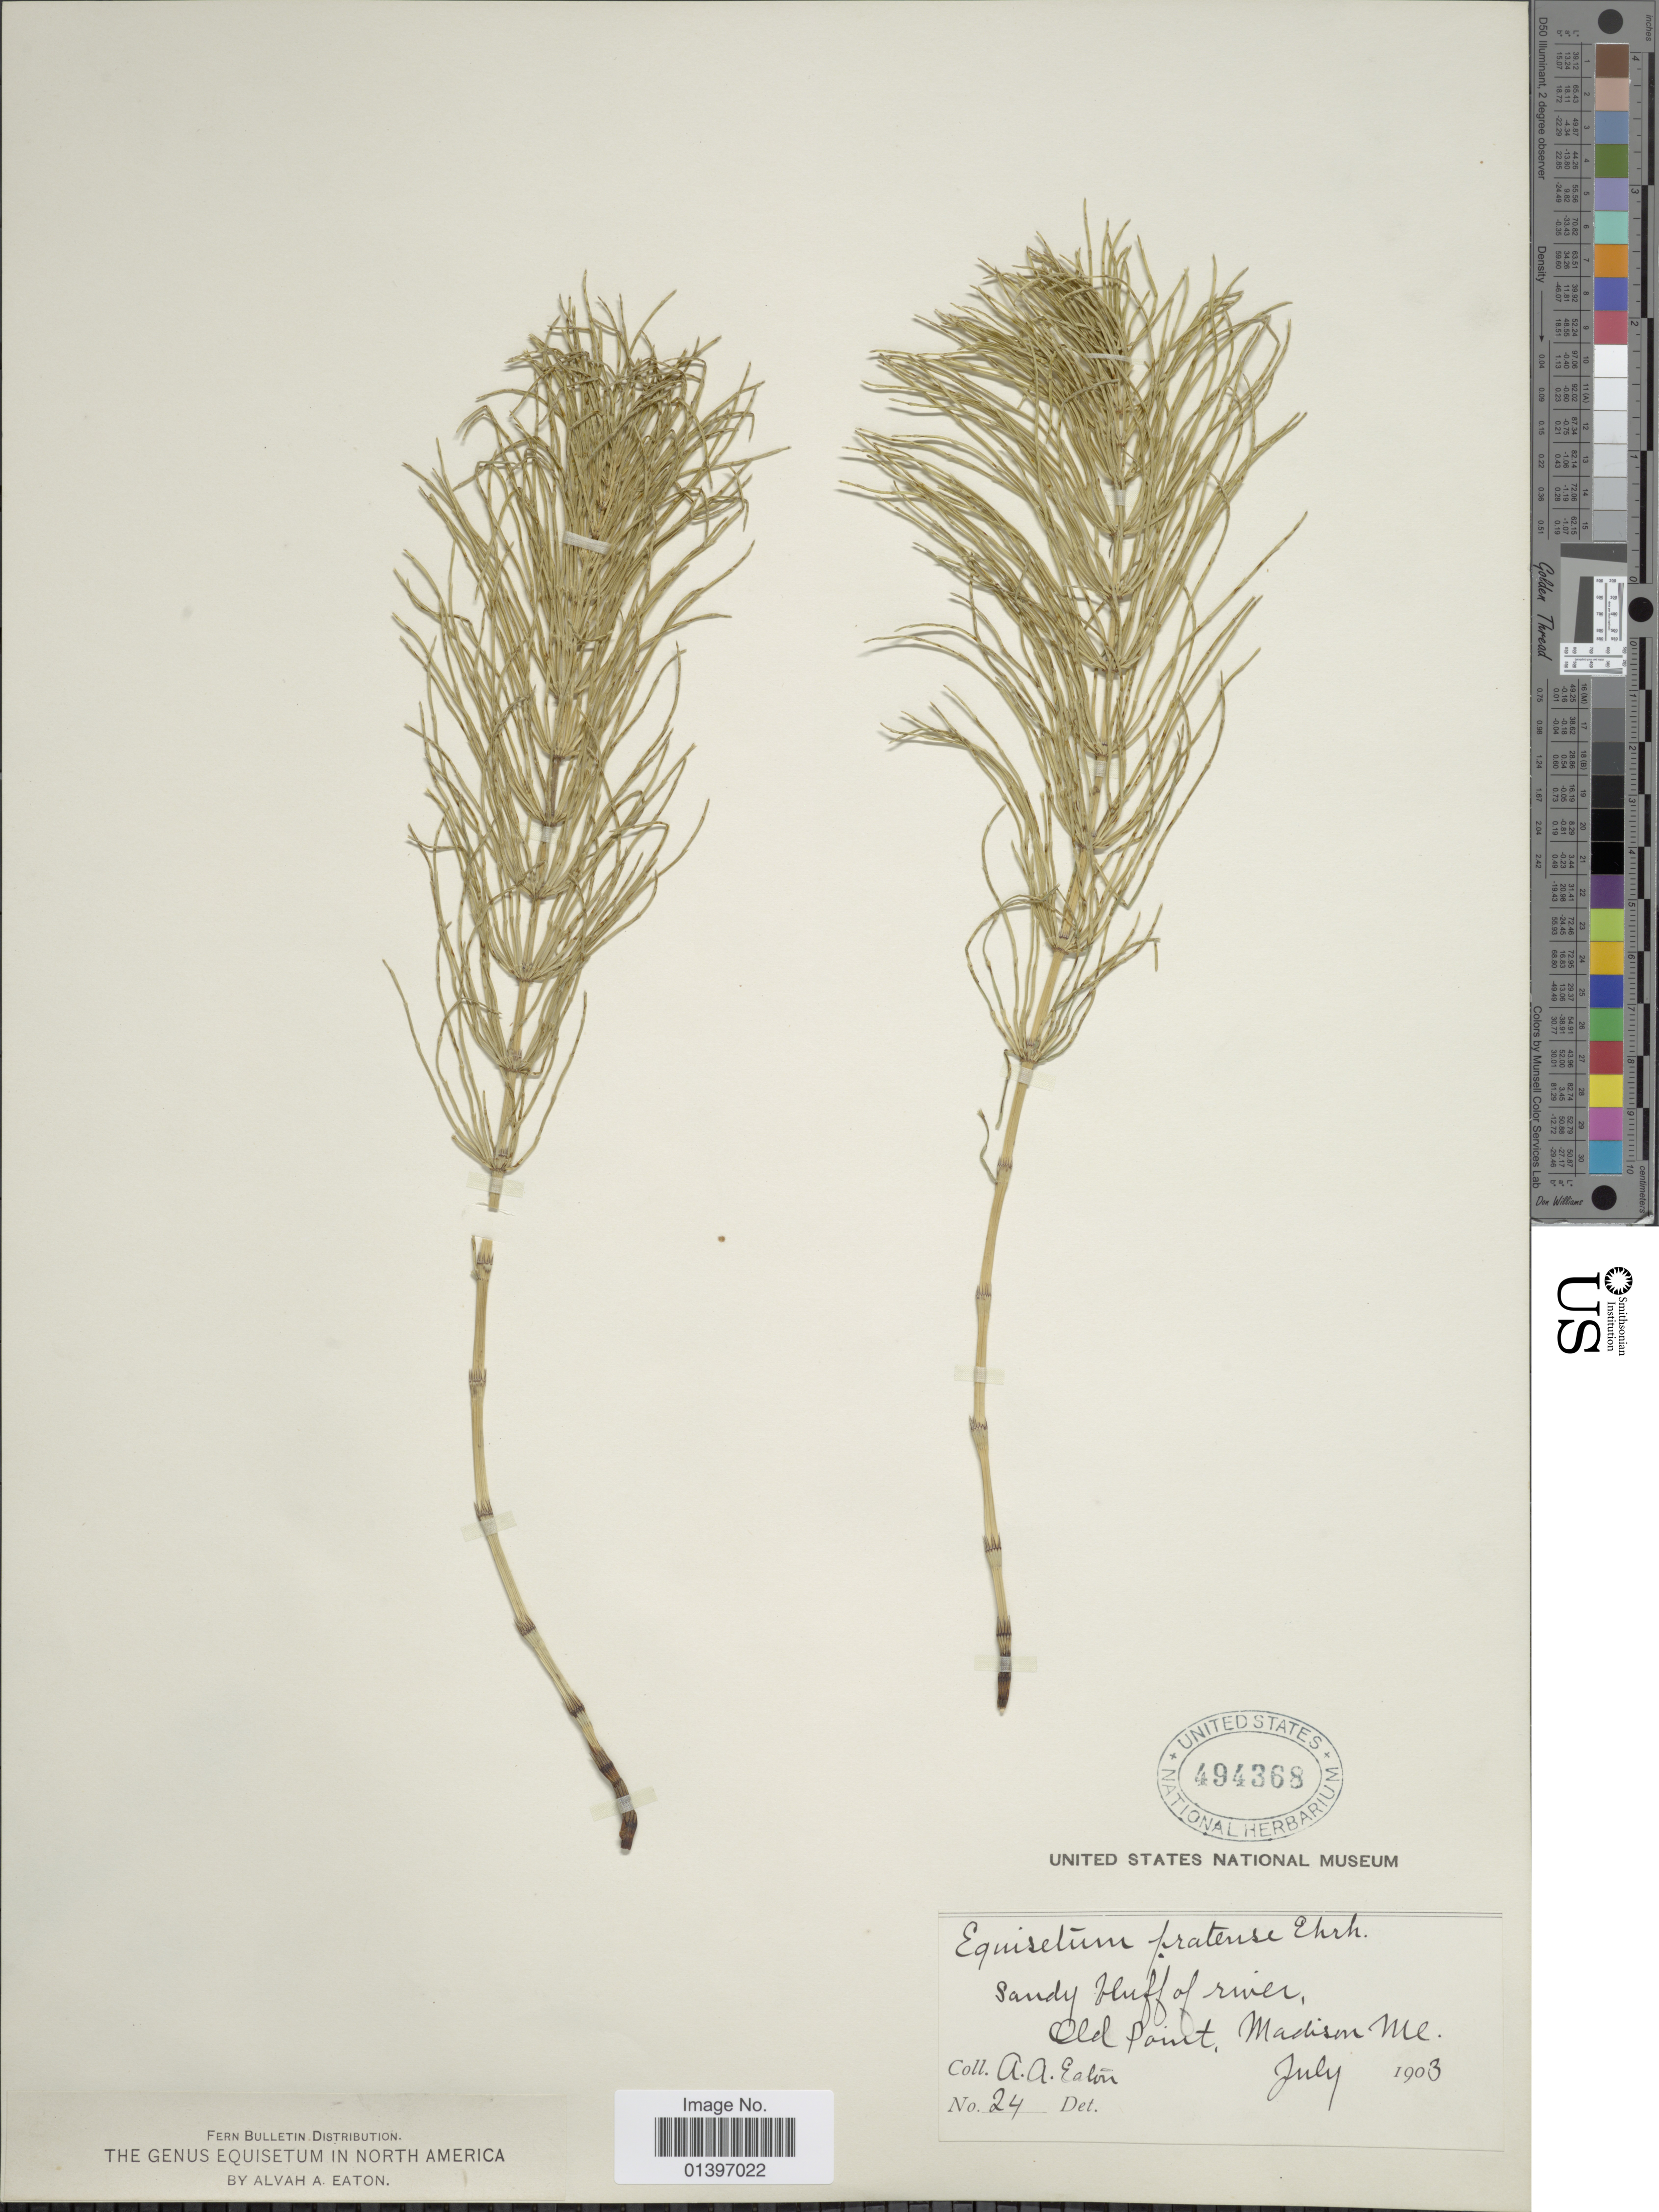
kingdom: Plantae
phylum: Tracheophyta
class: Polypodiopsida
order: Equisetales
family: Equisetaceae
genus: Equisetum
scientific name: Equisetum pratense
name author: Ehrh.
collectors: A. A. Eaton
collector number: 24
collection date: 1903-07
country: United States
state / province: Maine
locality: Sandy bluff of river, Old Point, Madison ME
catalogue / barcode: US 494368